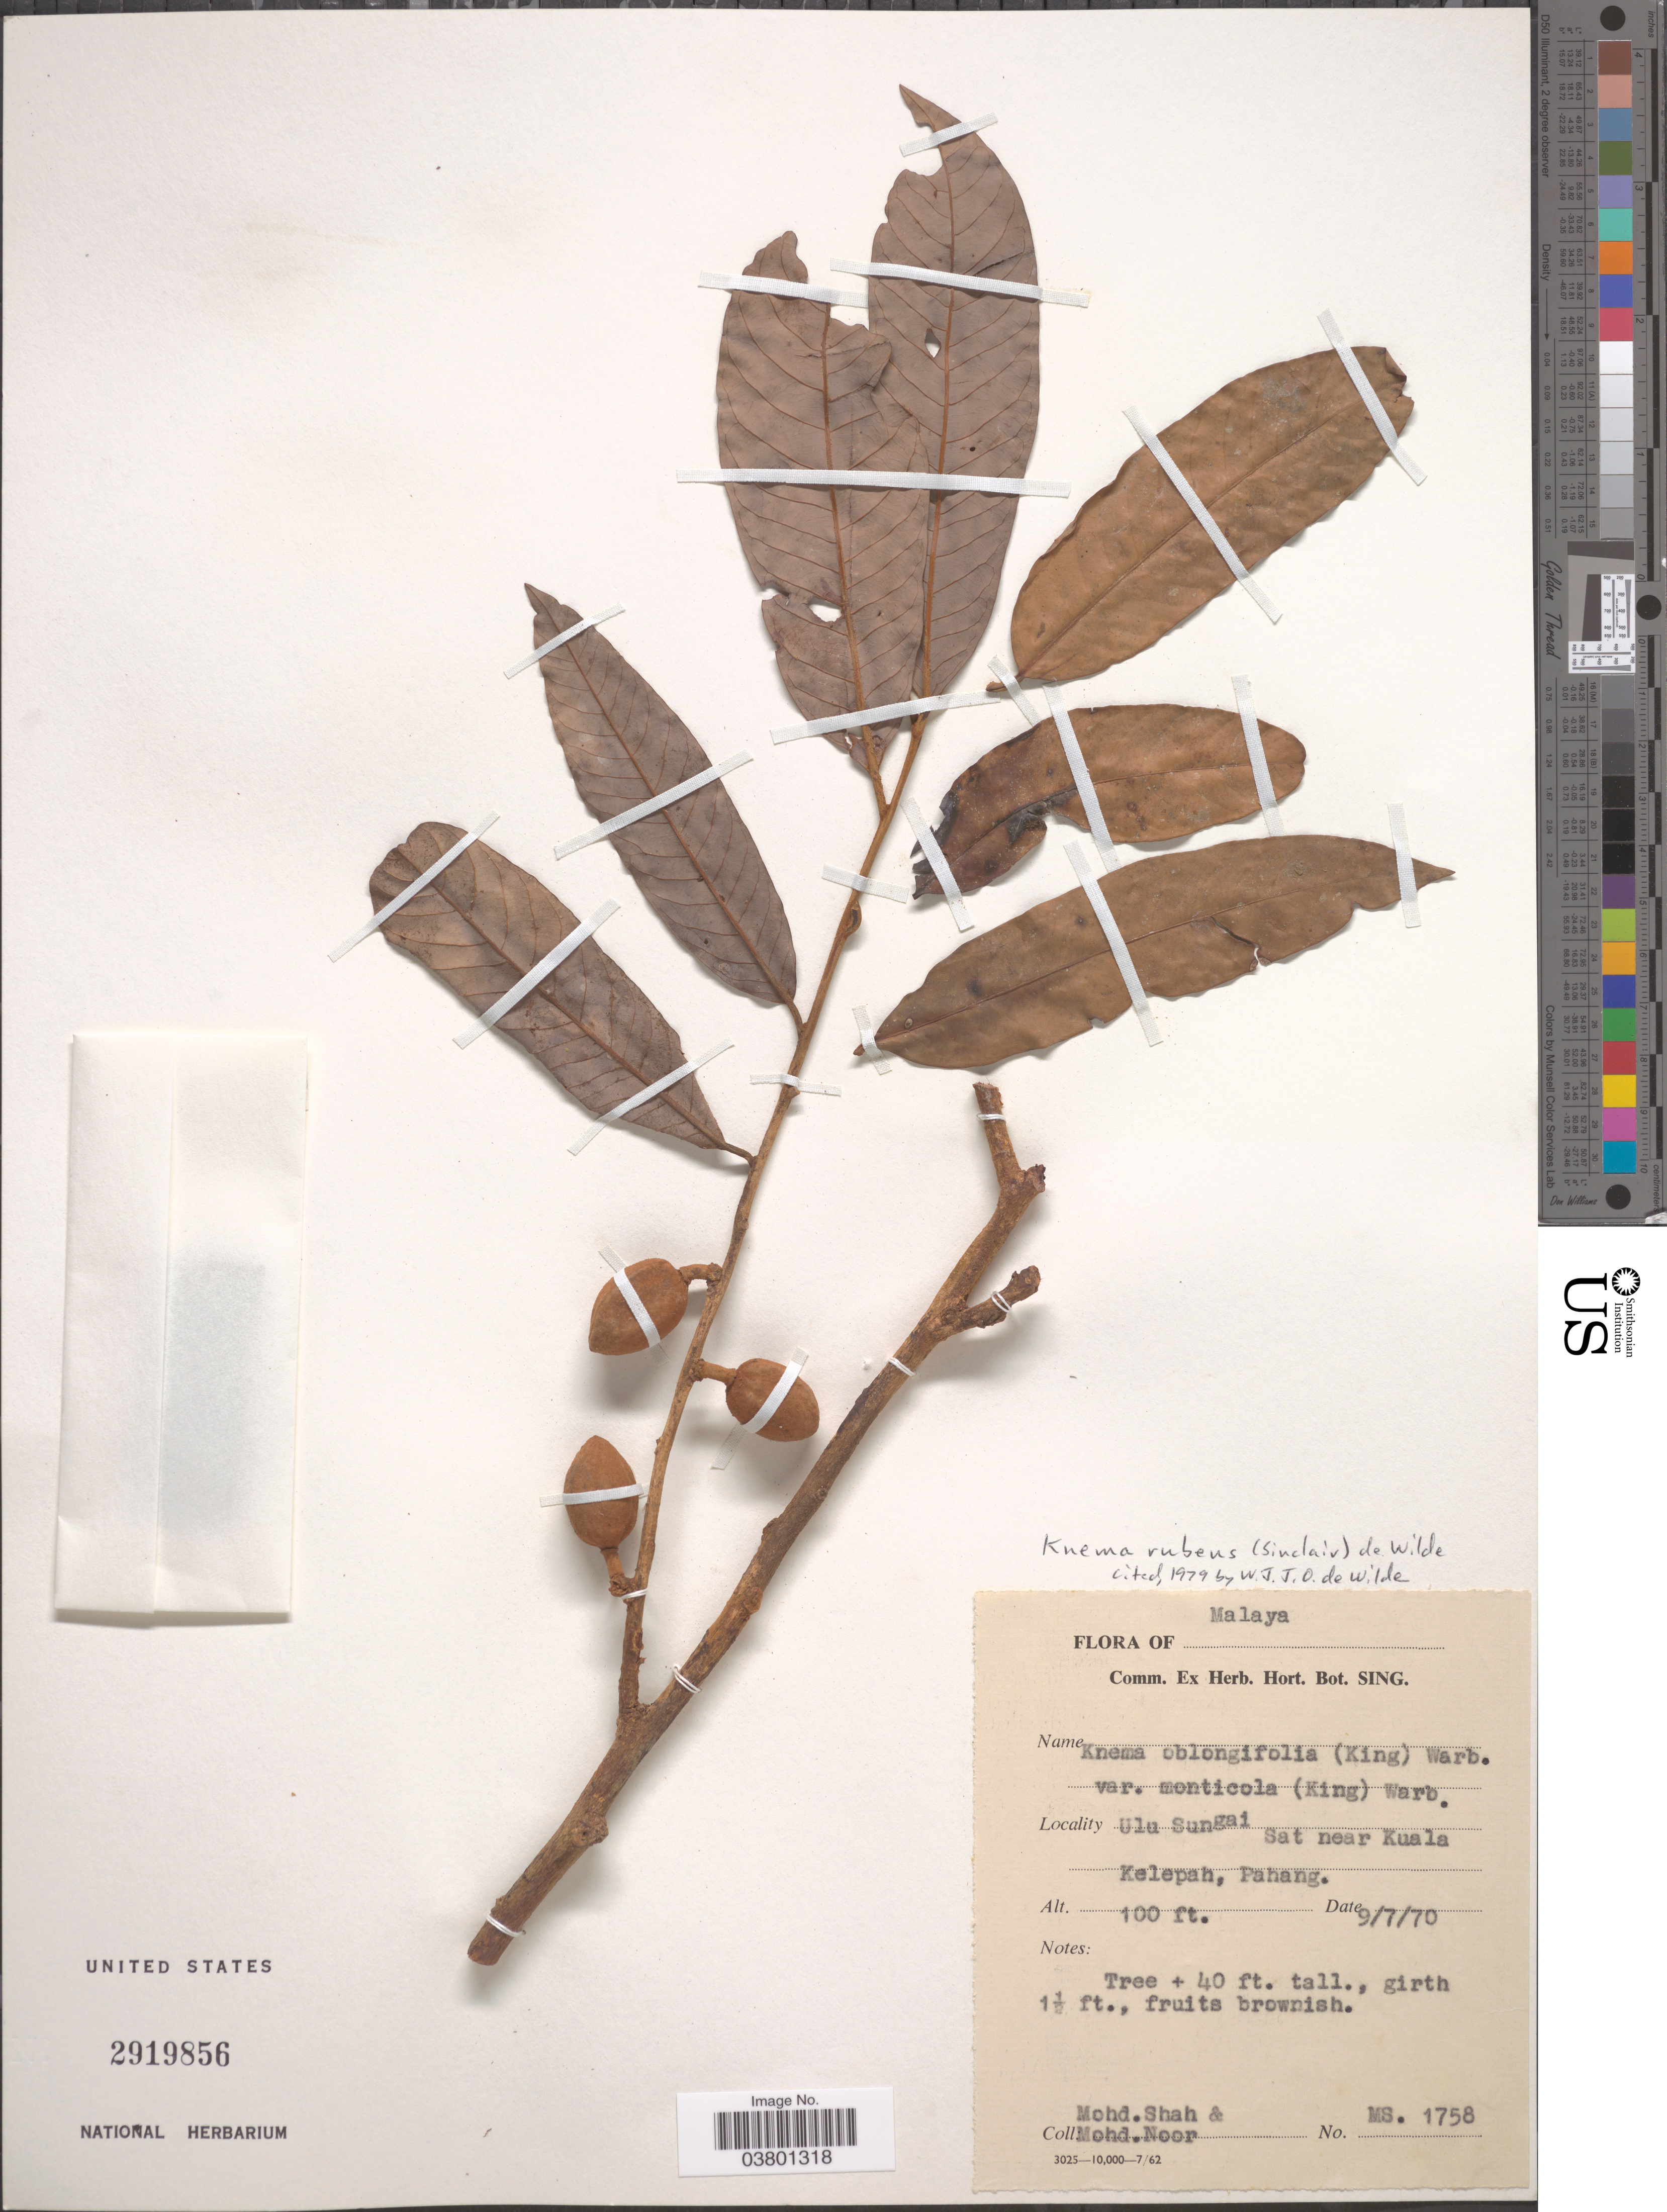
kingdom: Plantae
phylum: Tracheophyta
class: Magnoliopsida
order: Magnoliales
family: Myristicaceae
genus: Knema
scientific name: Knema rubens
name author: (J. Sinclair) W.J. de Wilde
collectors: M. Shah & M. Noor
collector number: MS1758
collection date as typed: Transcribed d/m/y: 9/7/70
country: Malaysia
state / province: Pahang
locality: Malaya. Ulu Sungai Sat near Kuala. Kelepah.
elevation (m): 30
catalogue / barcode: US 2919856